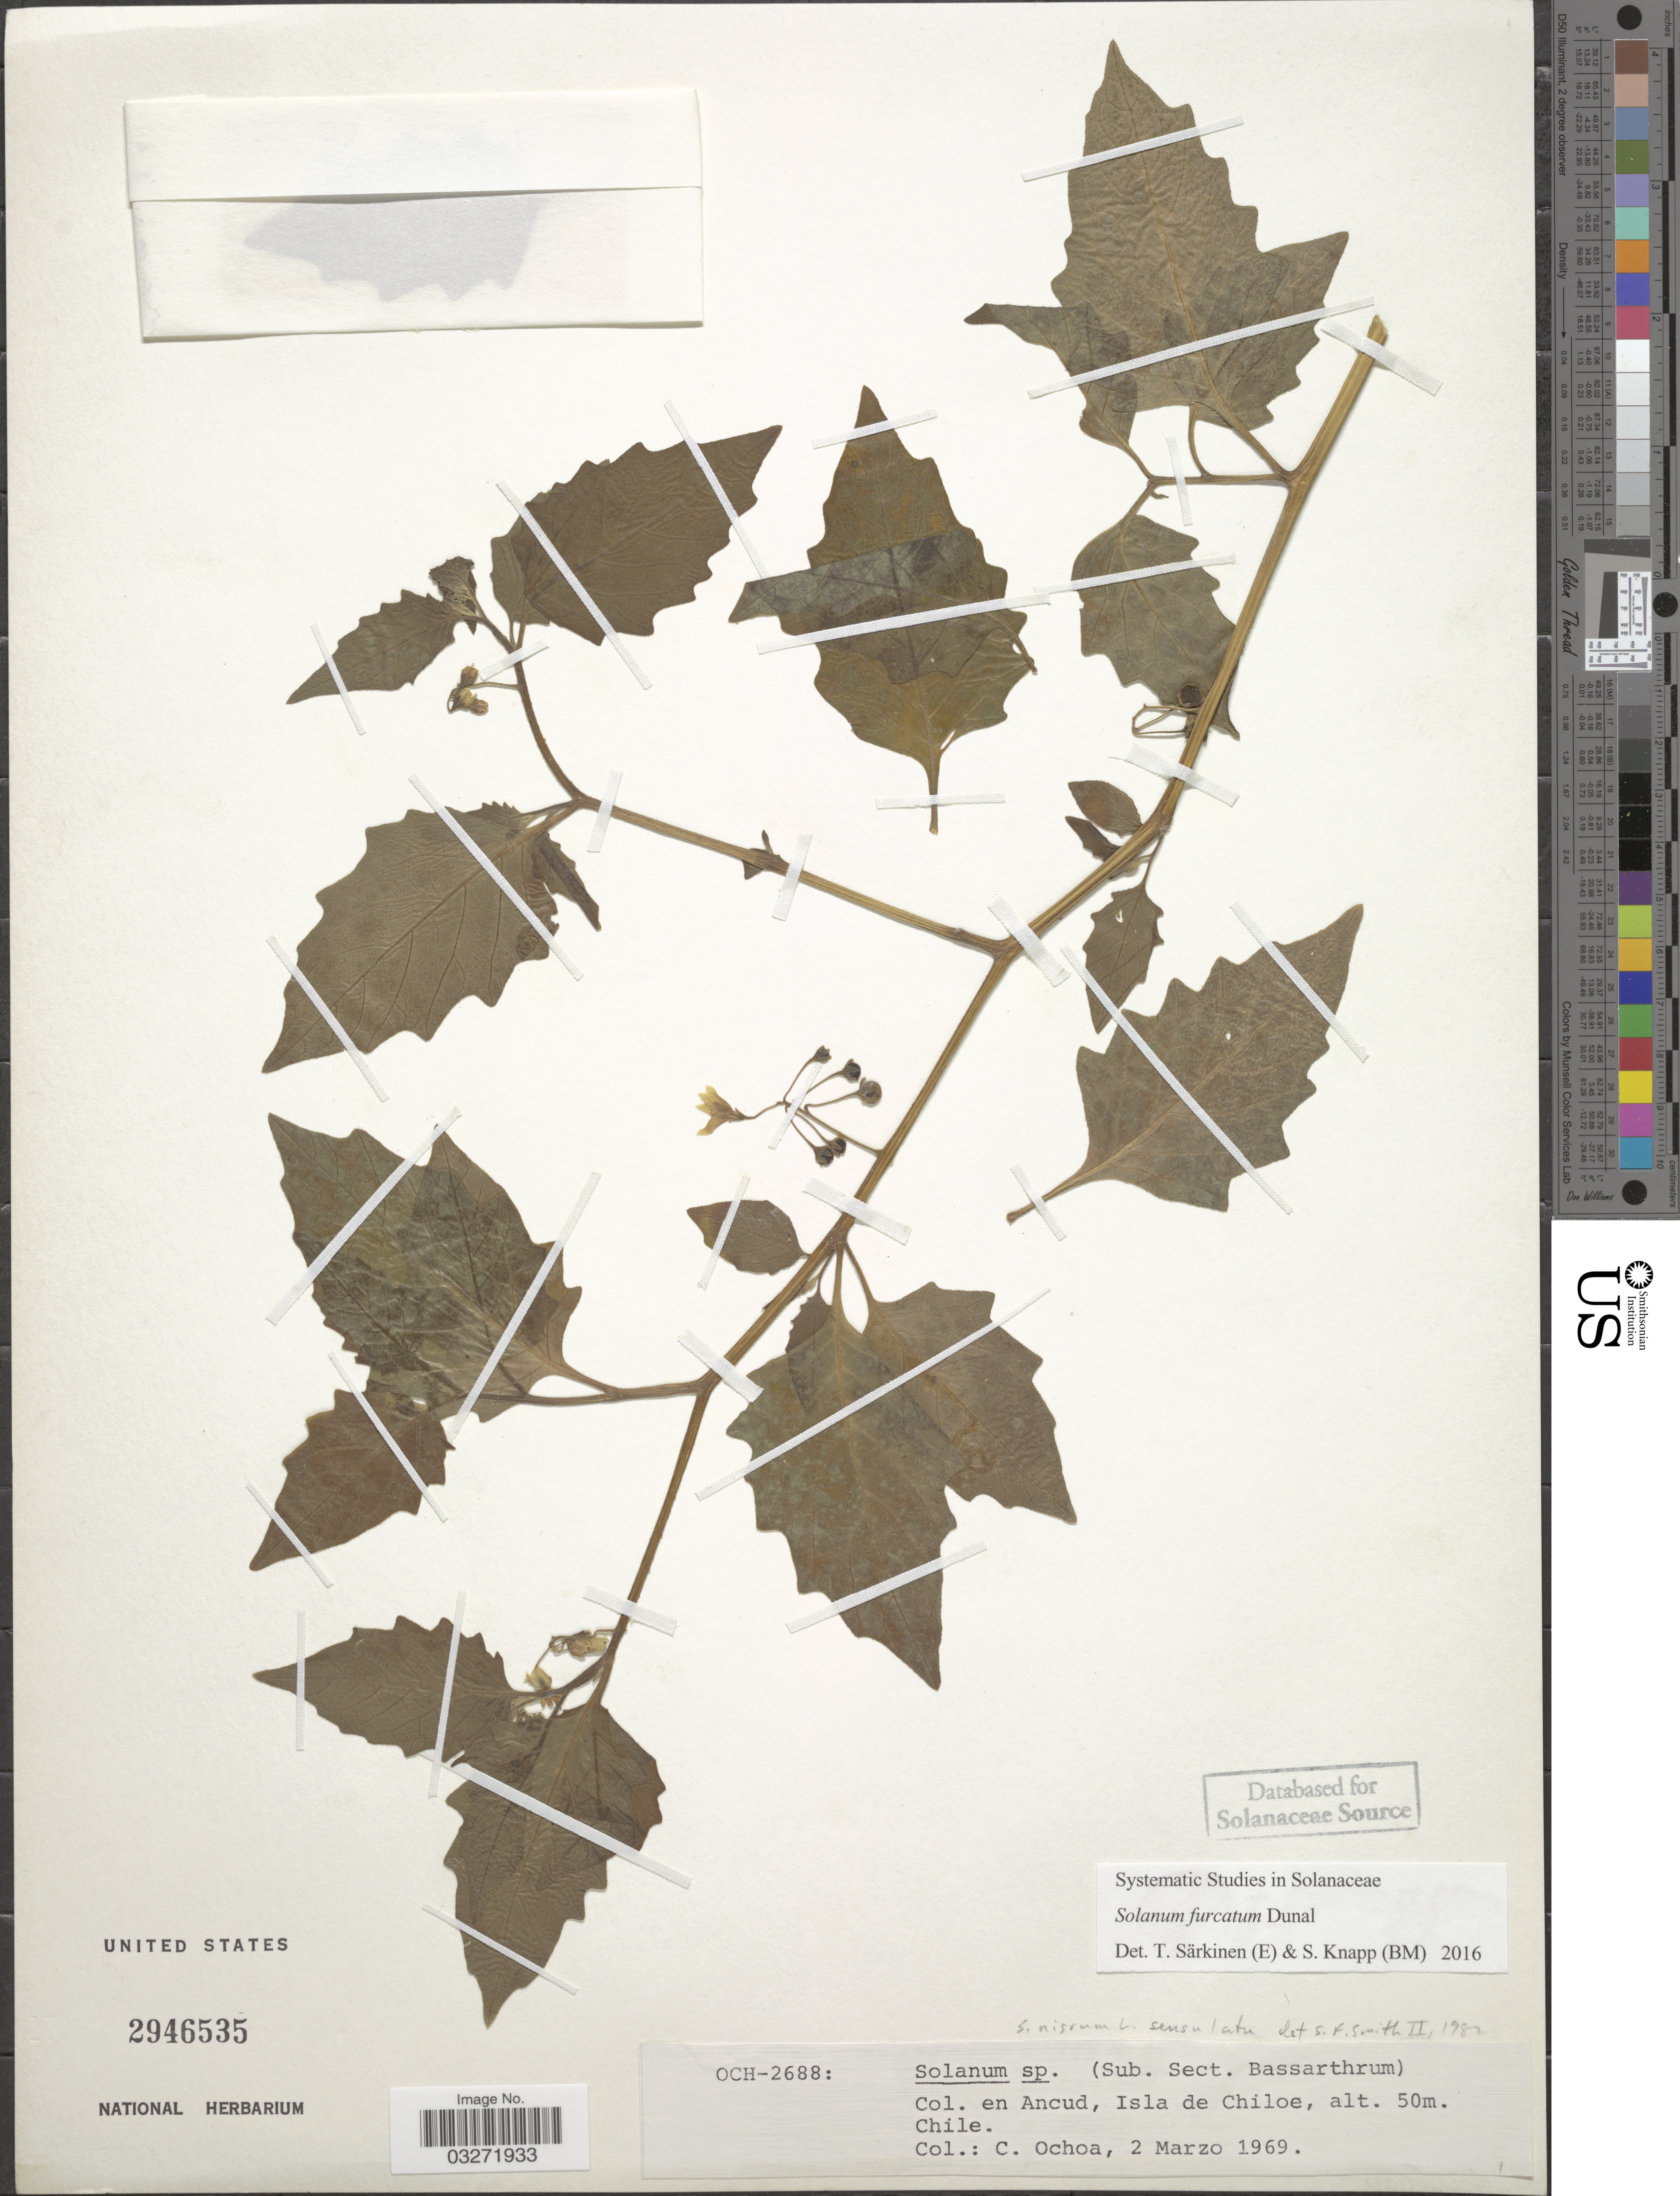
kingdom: Plantae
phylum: Tracheophyta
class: Magnoliopsida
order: Solanales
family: Solanaceae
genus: Solanum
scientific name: Solanum furcatum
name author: Dunal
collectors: C. Ochoa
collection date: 1969-03-02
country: Chile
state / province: Arica y Parinacota (XV)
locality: Col. en Ancud, Isla de Chiloe.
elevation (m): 50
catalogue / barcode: US 2946535